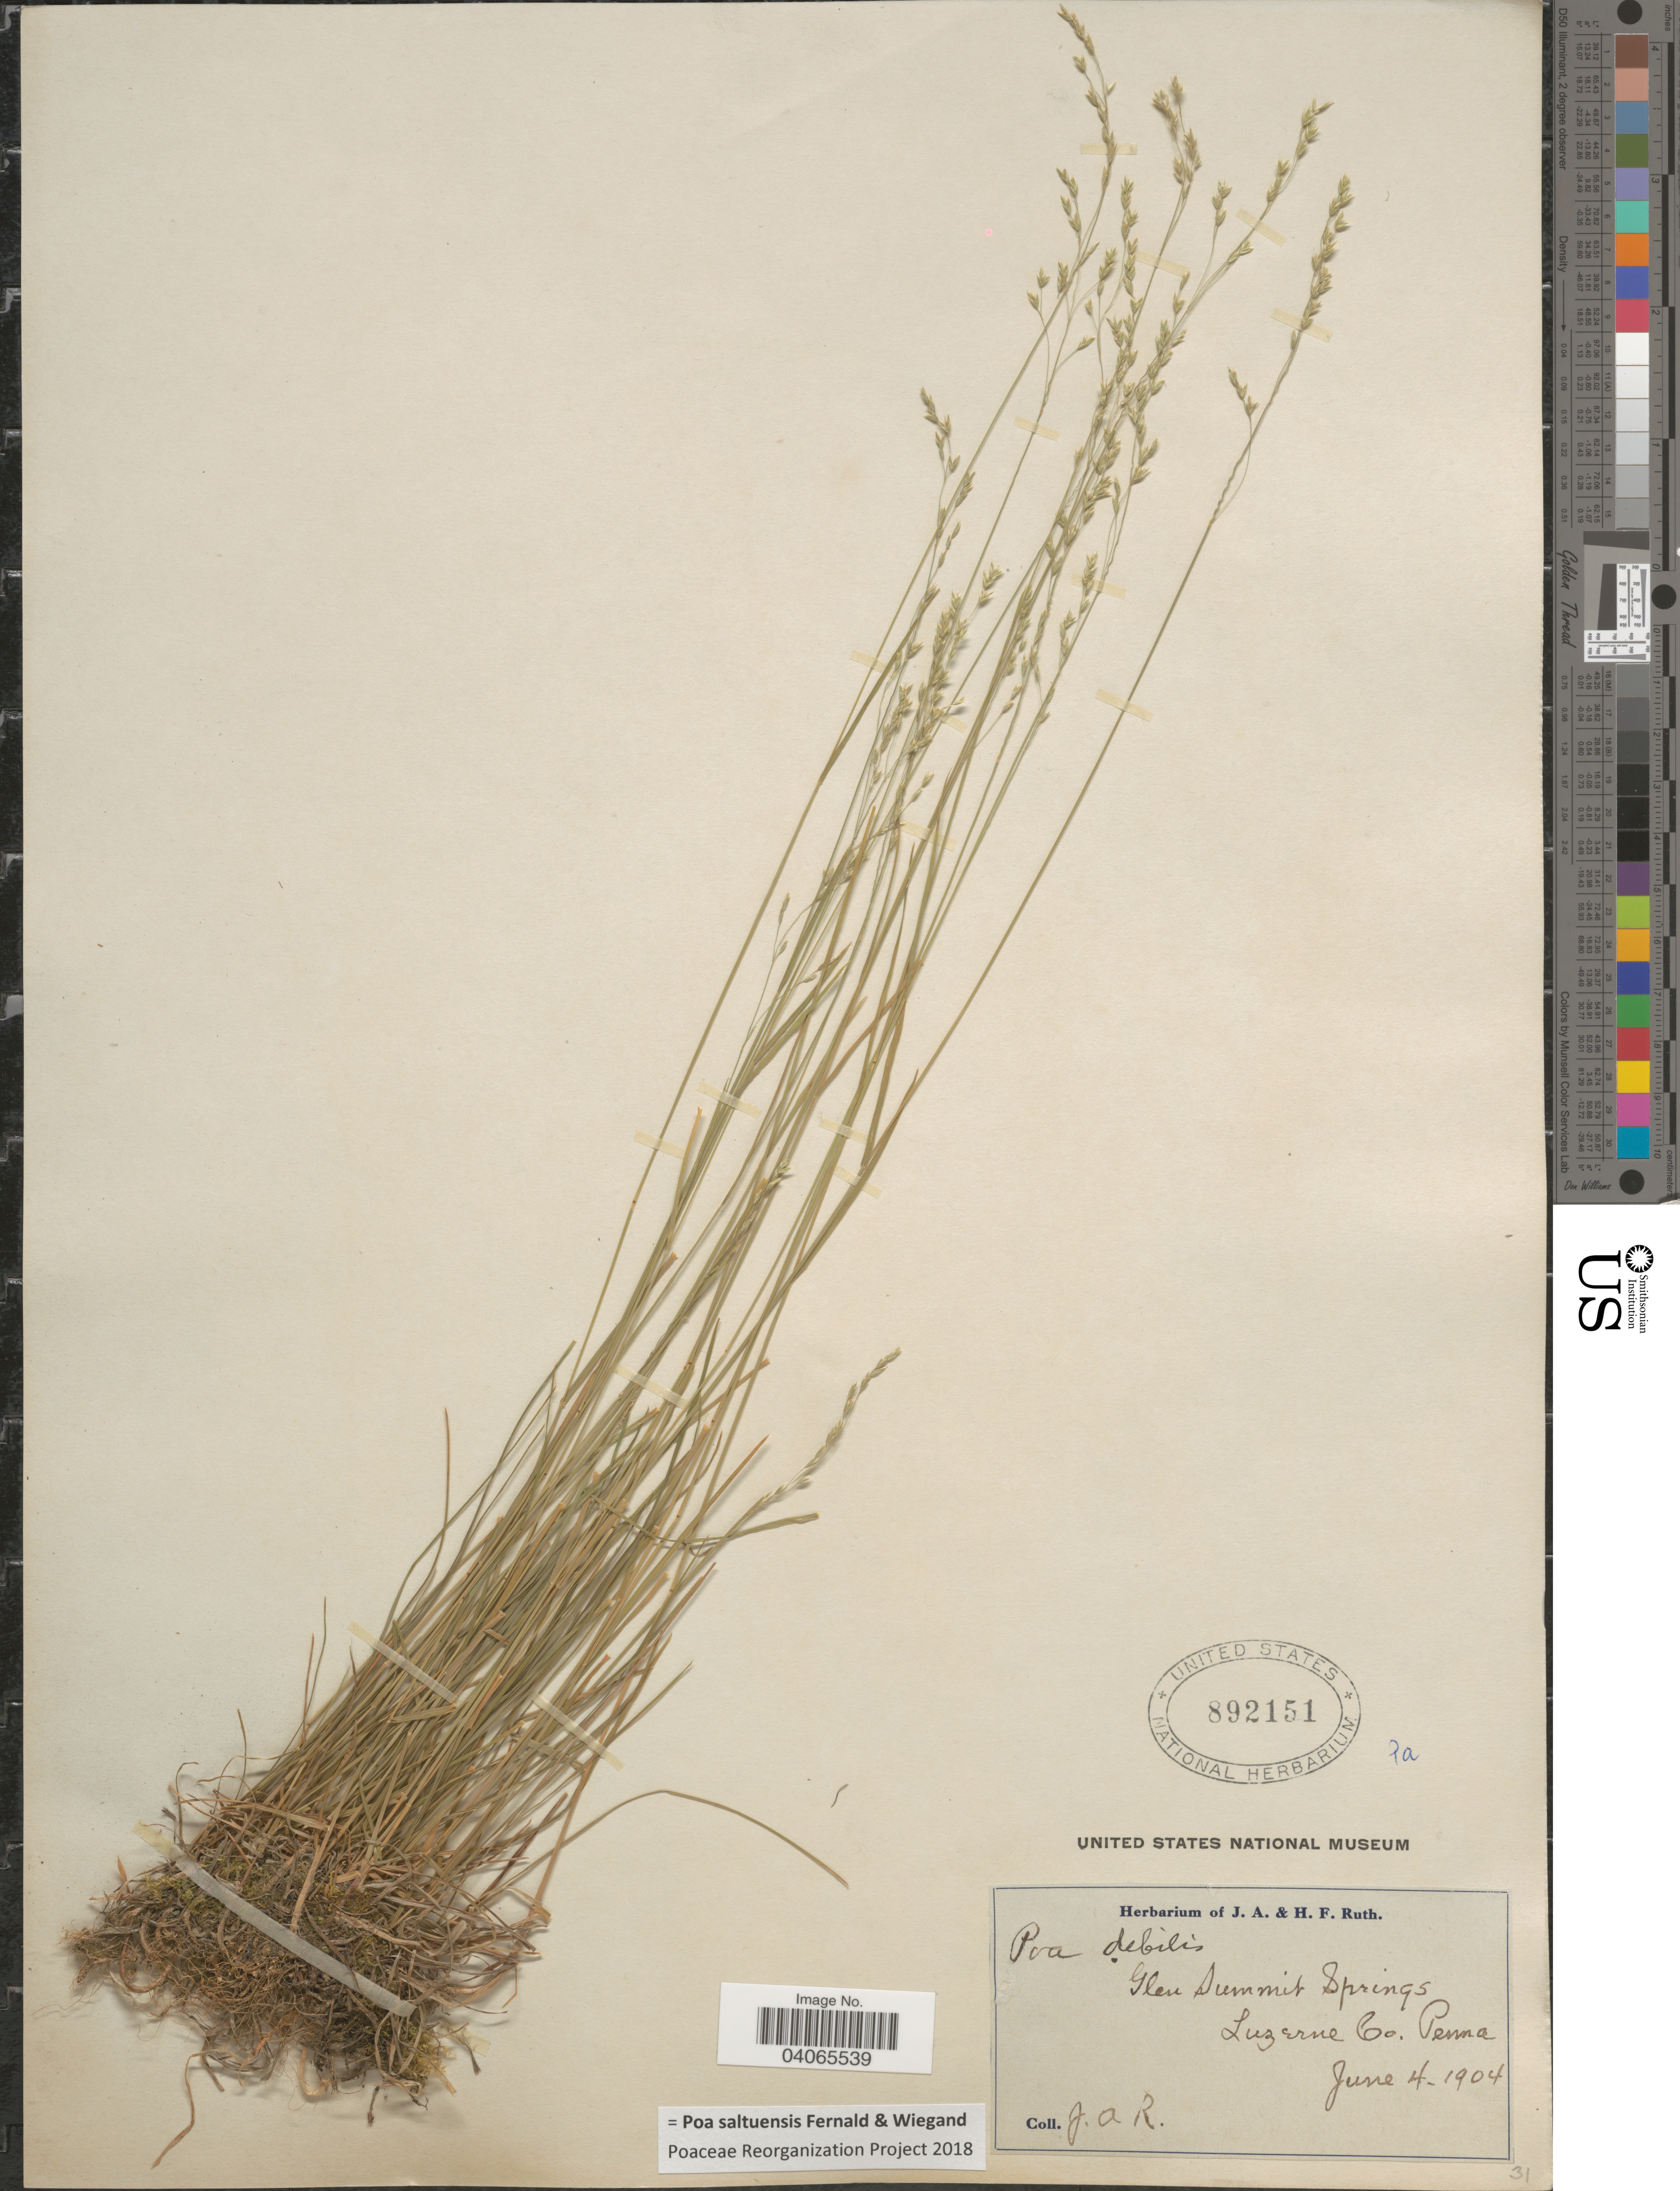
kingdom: Plantae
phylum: Tracheophyta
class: Liliopsida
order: Poales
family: Poaceae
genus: Poa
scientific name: Poa saltuensis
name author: Fernald & Wiegand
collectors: J. Ruth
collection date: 1904-06-04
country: United States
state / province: Pennsylvania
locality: Glen Summit Springs. Luzerne Co.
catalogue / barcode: US 892151